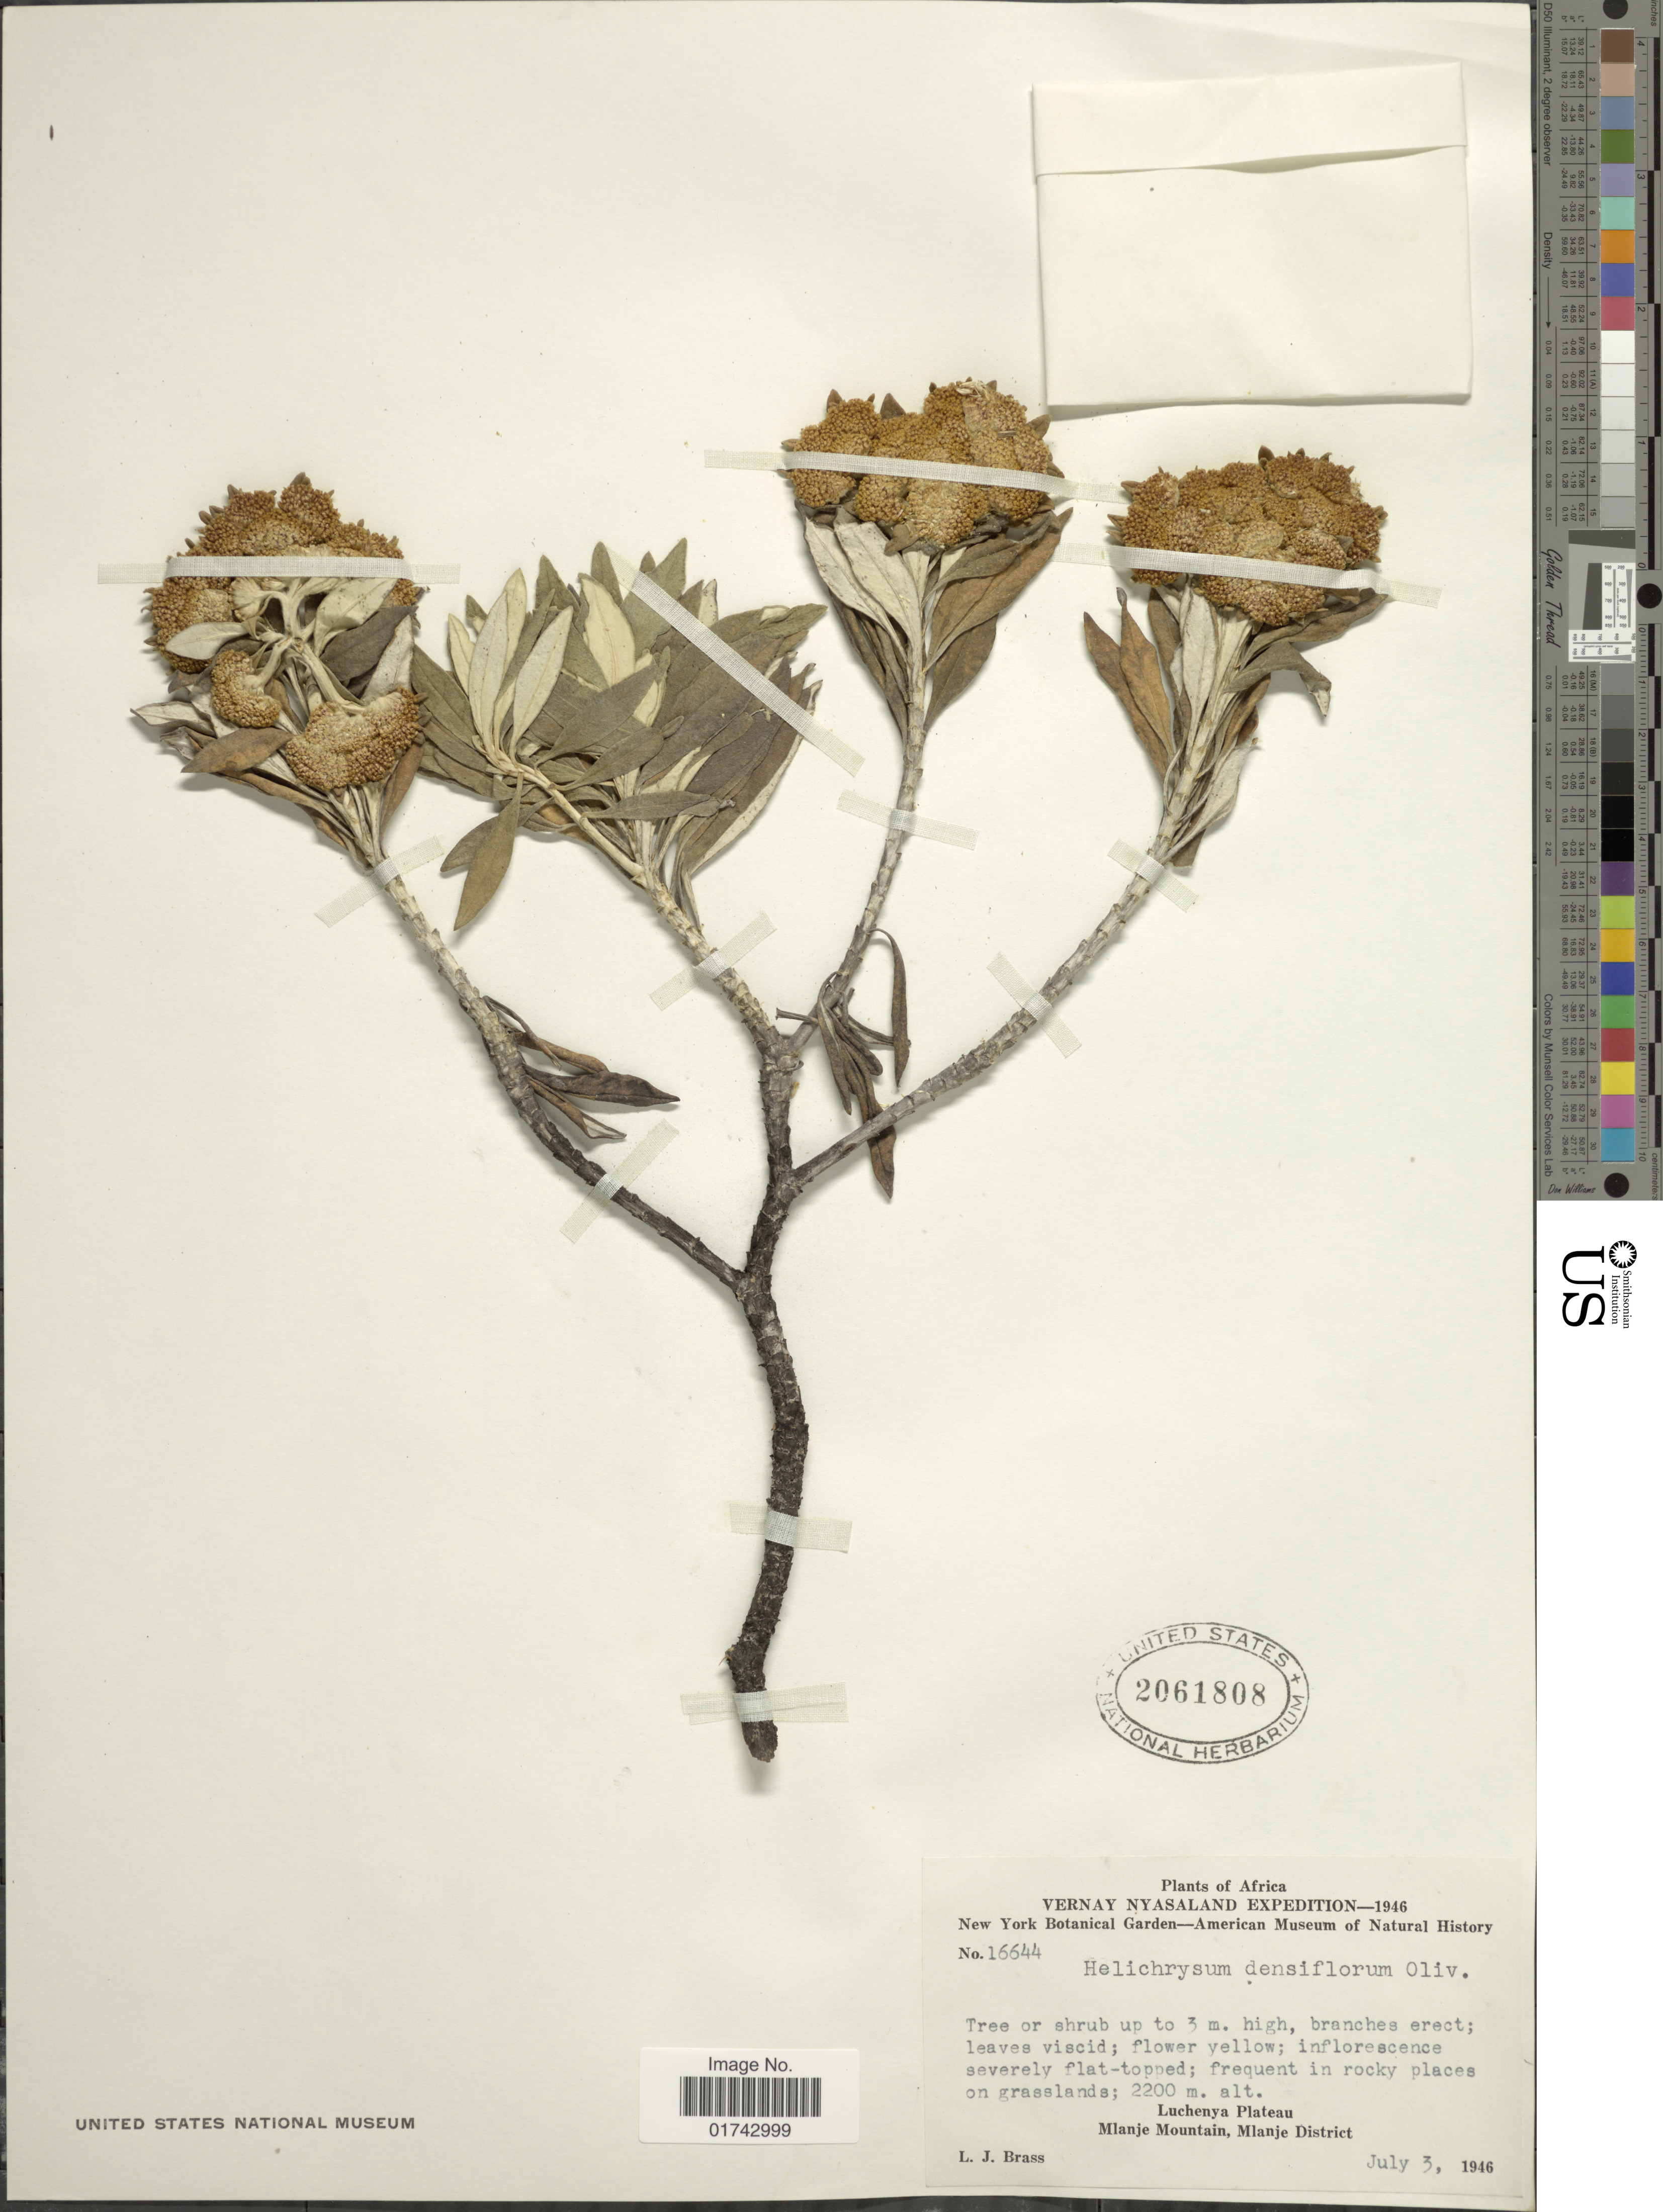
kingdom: Plantae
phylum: Tracheophyta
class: Magnoliopsida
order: Asterales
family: Asteraceae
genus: Helichrysum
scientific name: Helichrysum densiflorum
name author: Oliv.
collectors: L. J. Brass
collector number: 16644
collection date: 1946-07-03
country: Malawi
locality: Vernay Nyasaland, Luchenya Plateau, Mlanje Mountain, Mlanje District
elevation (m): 2200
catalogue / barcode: US 2061808